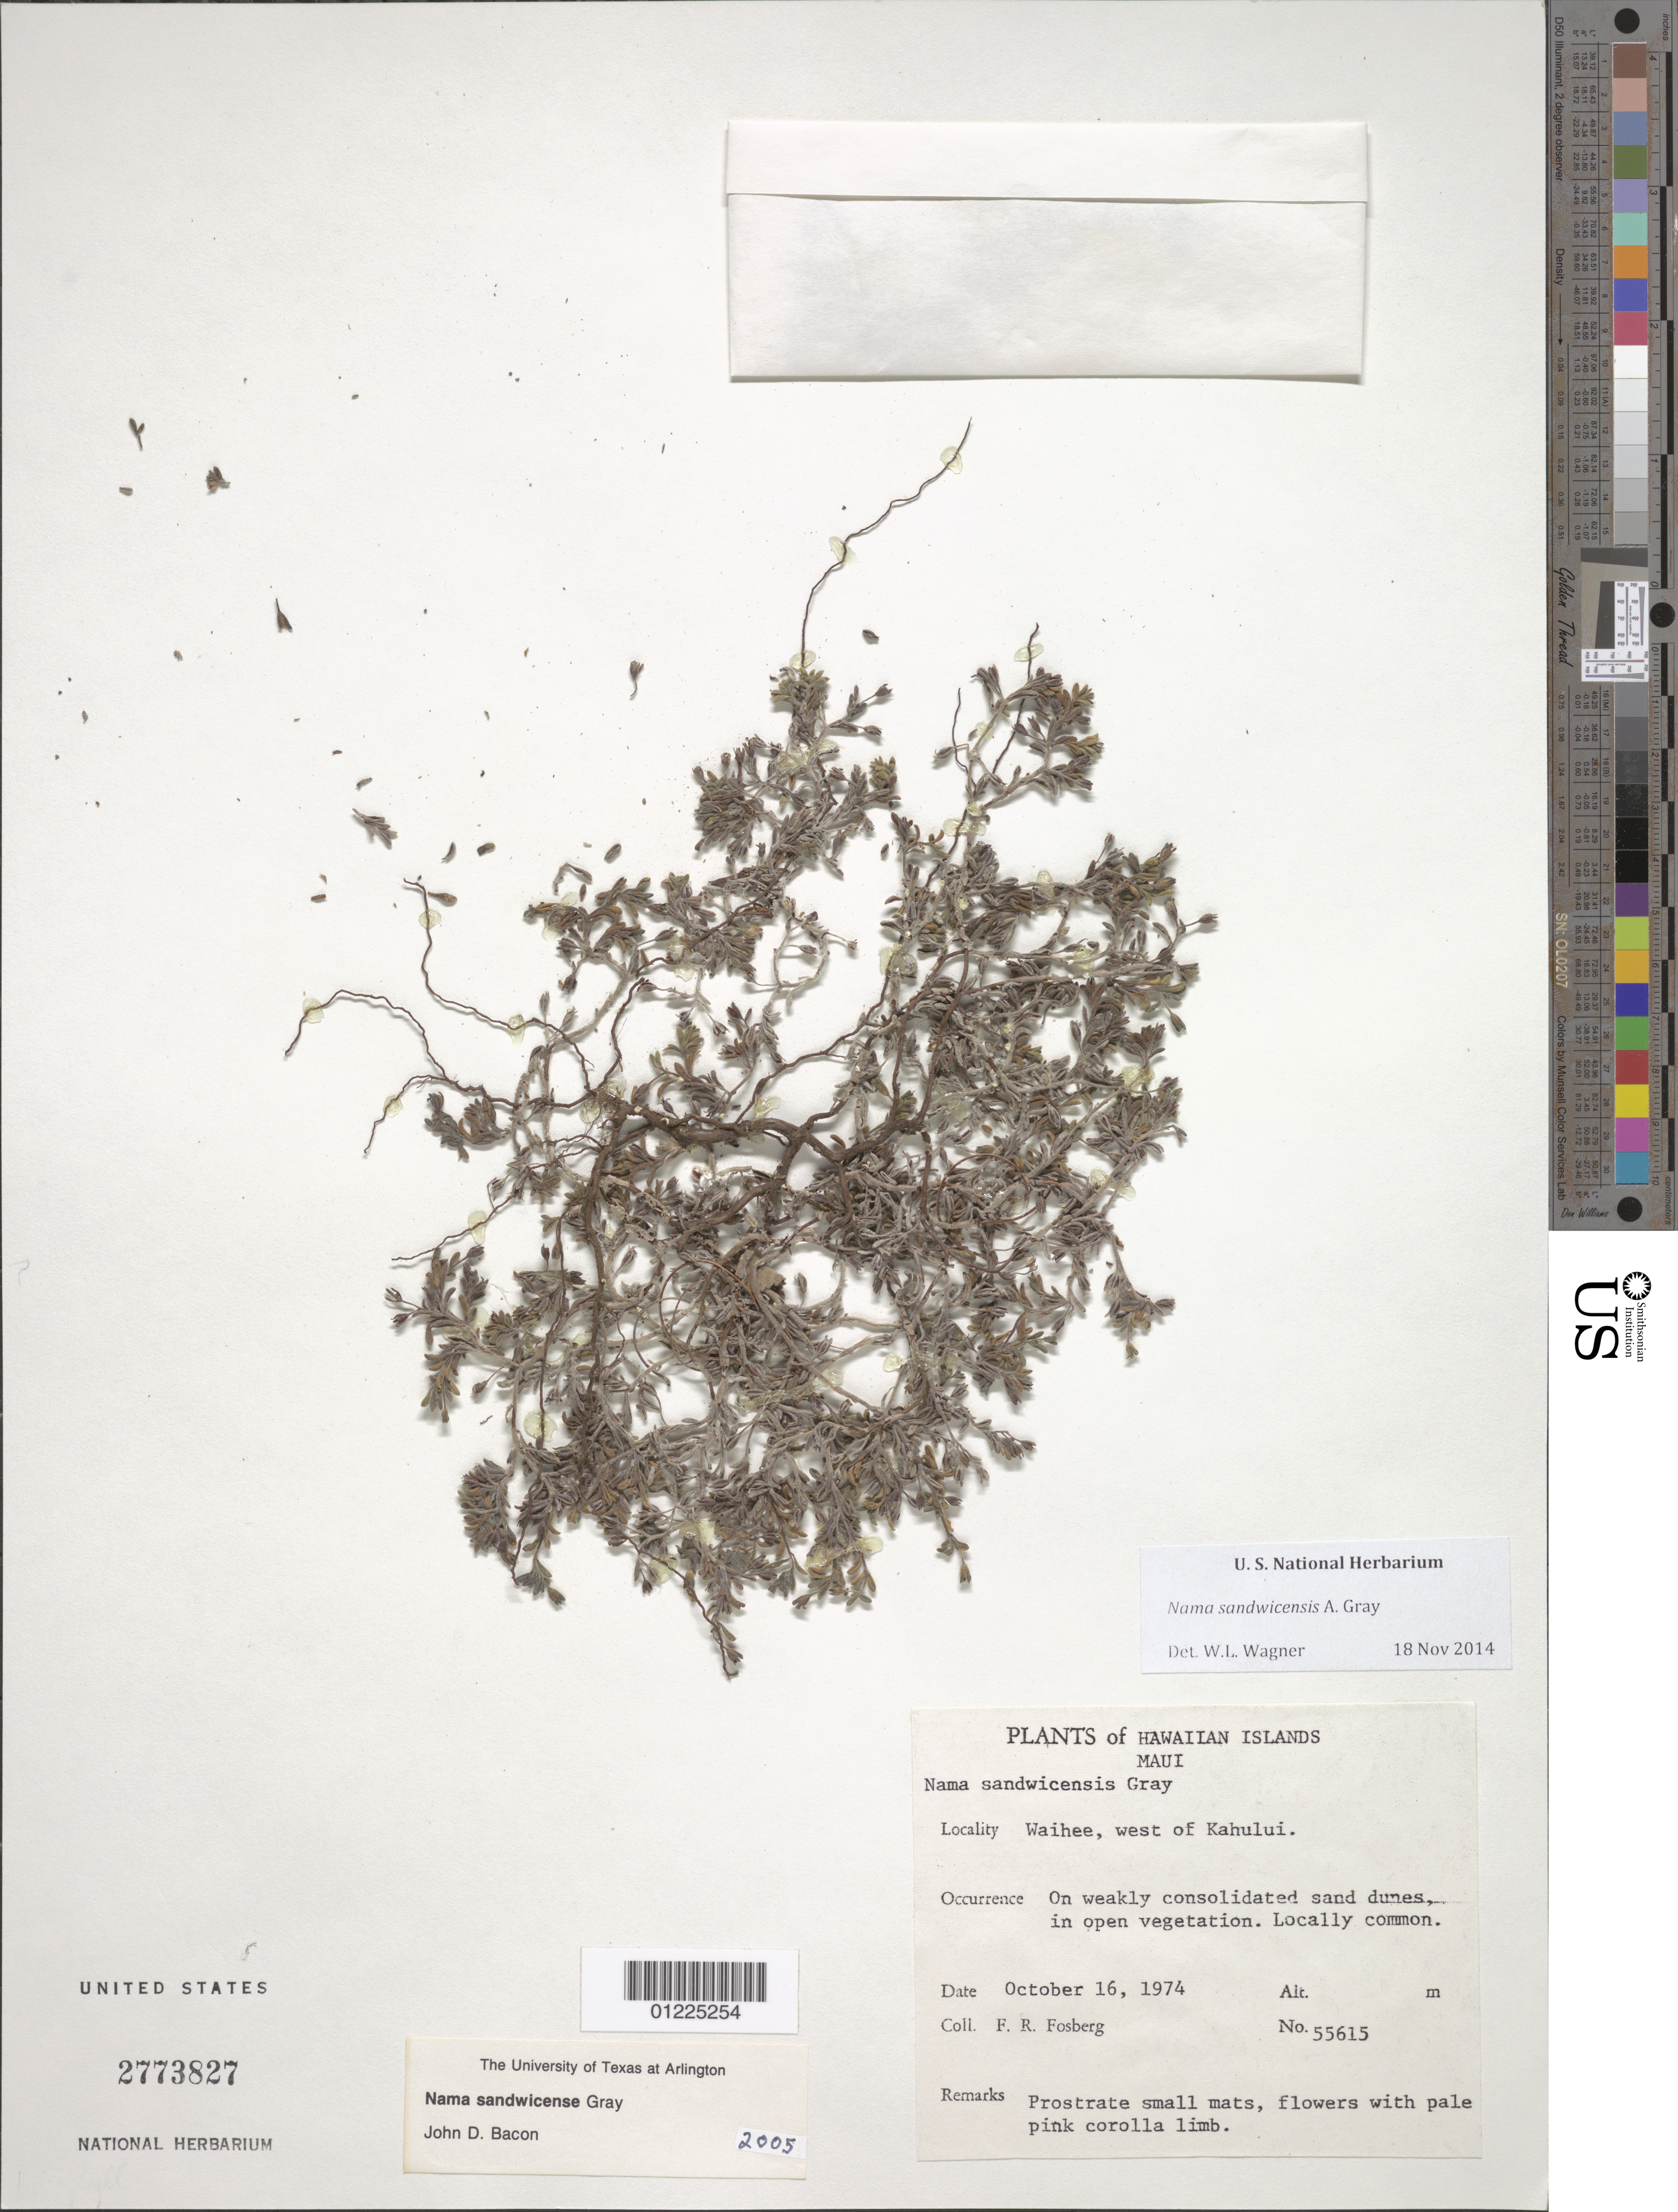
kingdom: Plantae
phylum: Tracheophyta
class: Magnoliopsida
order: Boraginales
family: Namaceae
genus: Nama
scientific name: Nama sandwicensis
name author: A. Gray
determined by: Wagner, W. L., (BOT), Smithsonian Institution - National Museum of Natural History (UNITED STATES)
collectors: F. R. Fosberg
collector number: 55615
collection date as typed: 16 Oct 1974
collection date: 1974-10-16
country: United States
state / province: Hawaii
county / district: Maui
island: Maui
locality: Waihee, W of Kahului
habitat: Sand dunes.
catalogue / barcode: US 2773827